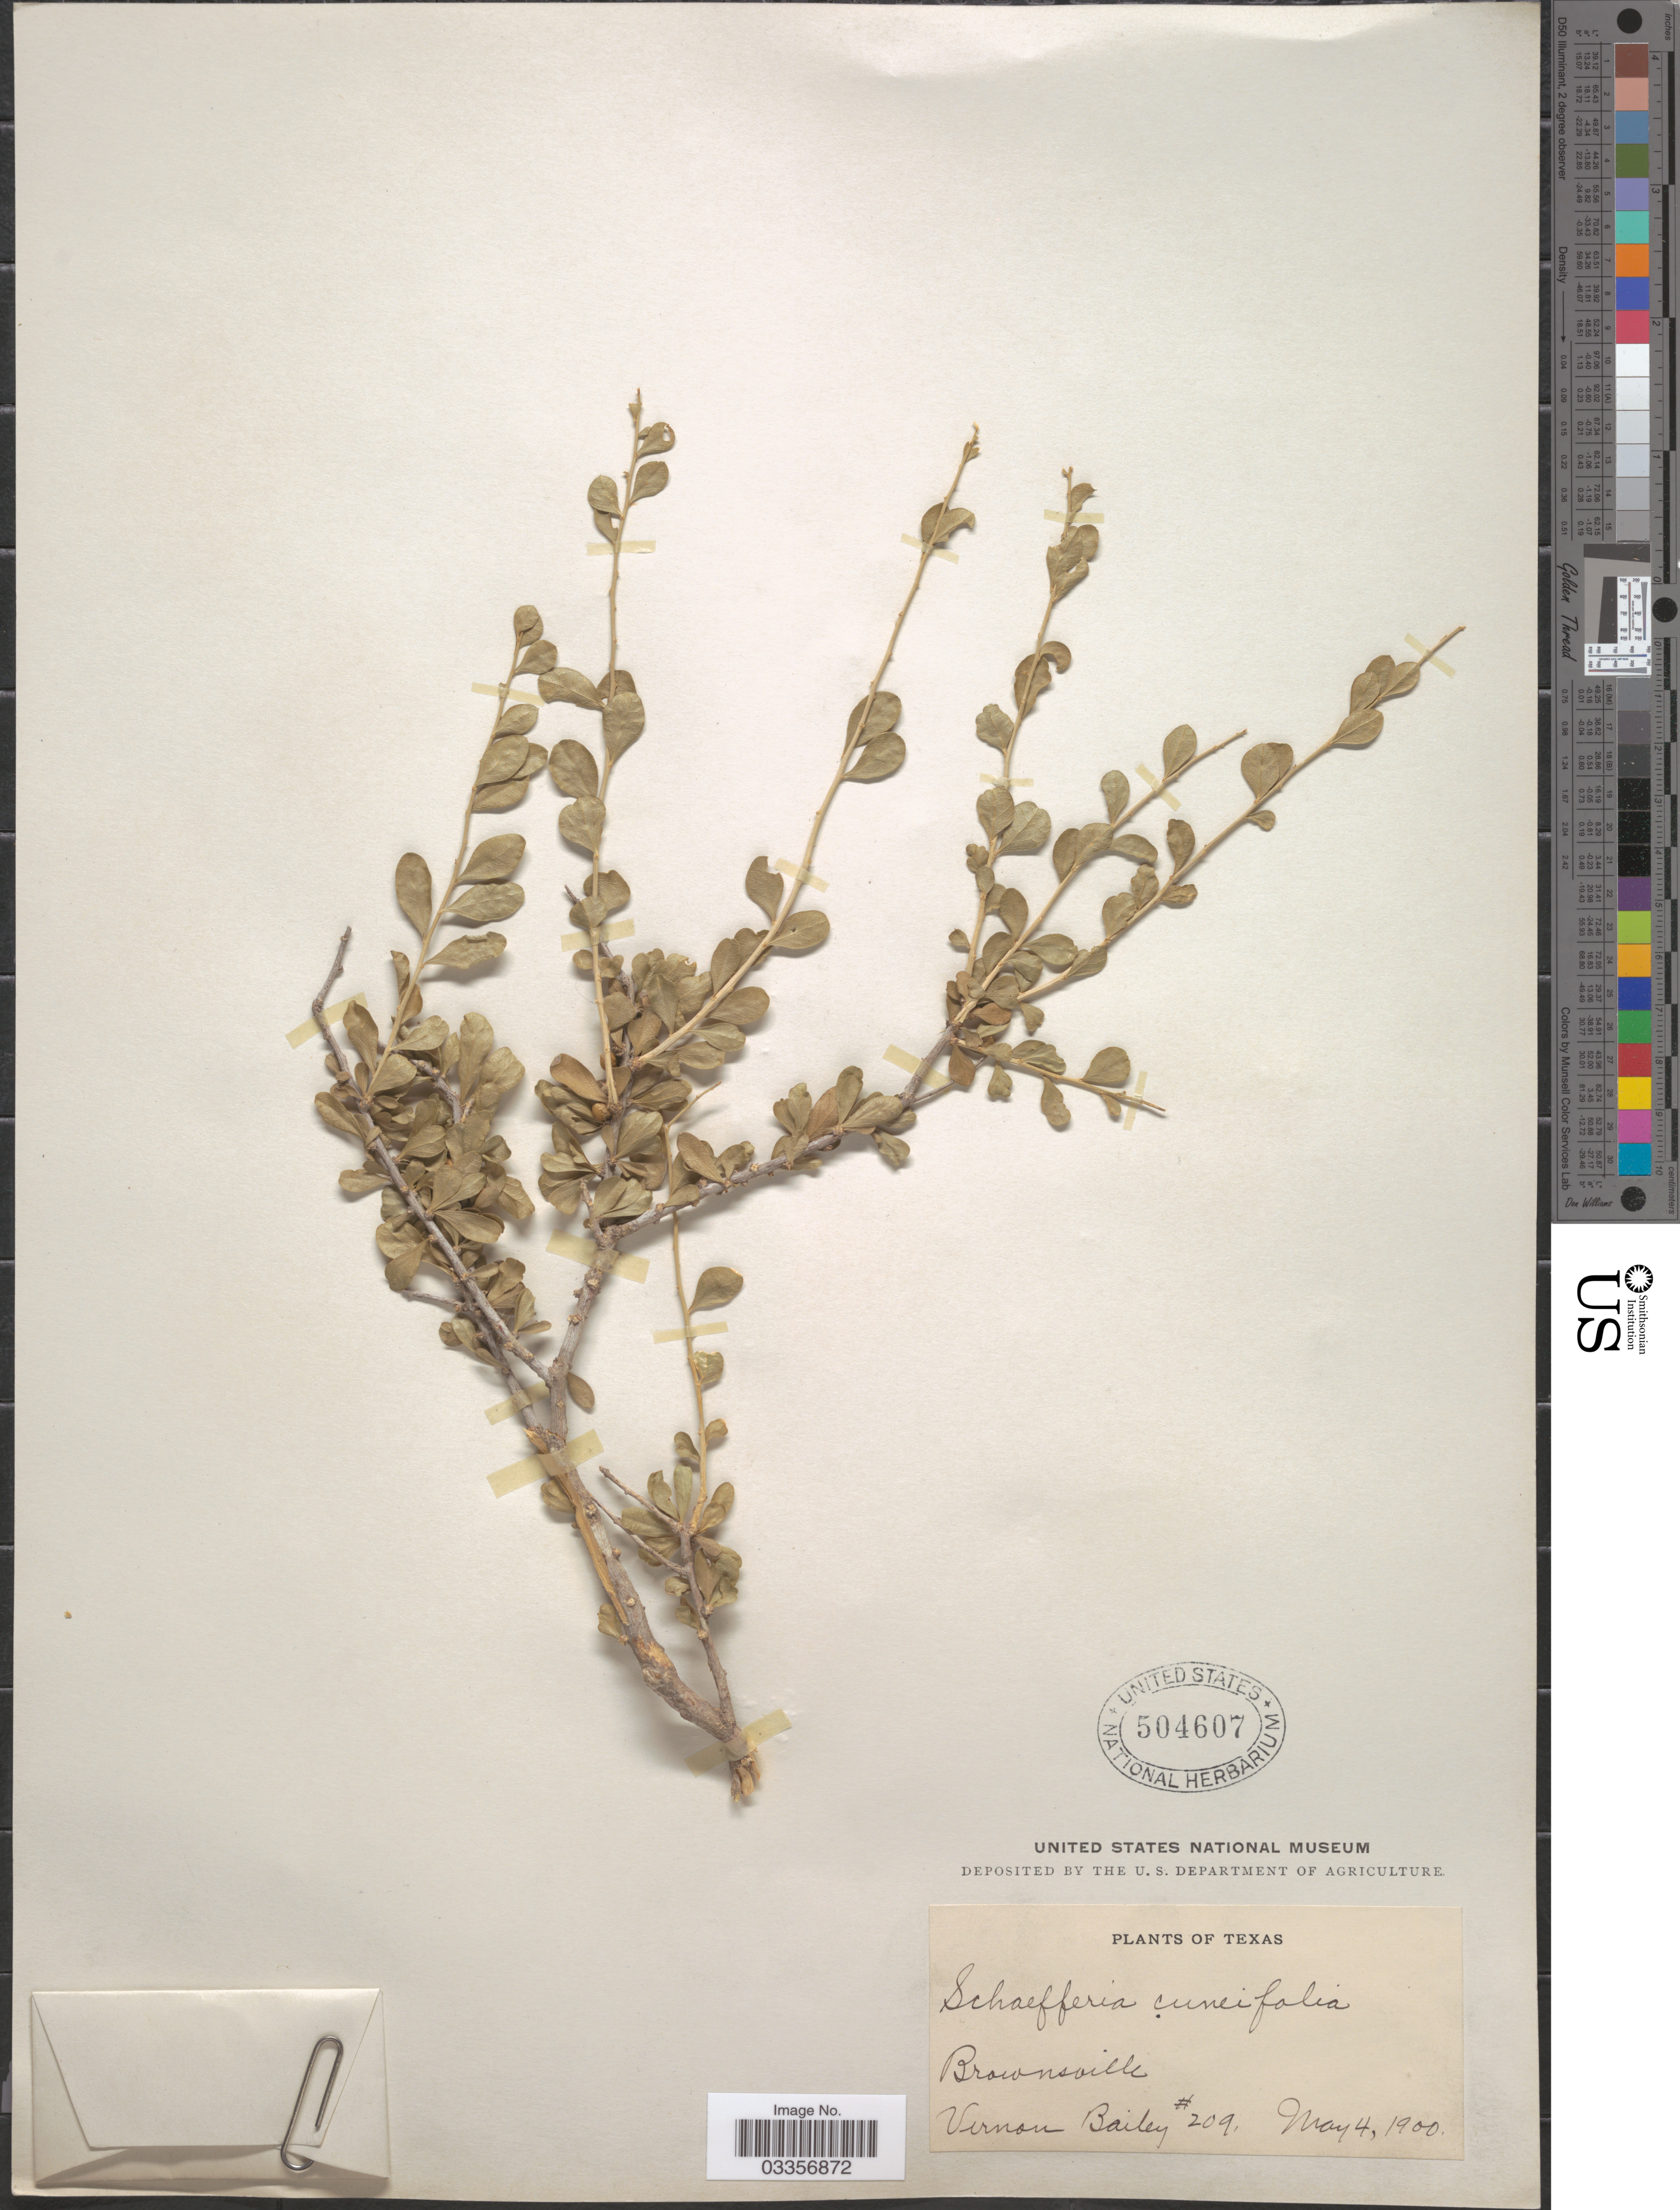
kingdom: Plantae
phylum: Tracheophyta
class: Magnoliopsida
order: Celastrales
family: Celastraceae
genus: Schaefferia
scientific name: Schaefferia cuneifolia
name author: A. Gray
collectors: V. O. Bailey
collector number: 209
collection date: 1900-05-04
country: United States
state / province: Texas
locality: Brownsville.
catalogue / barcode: US 504607